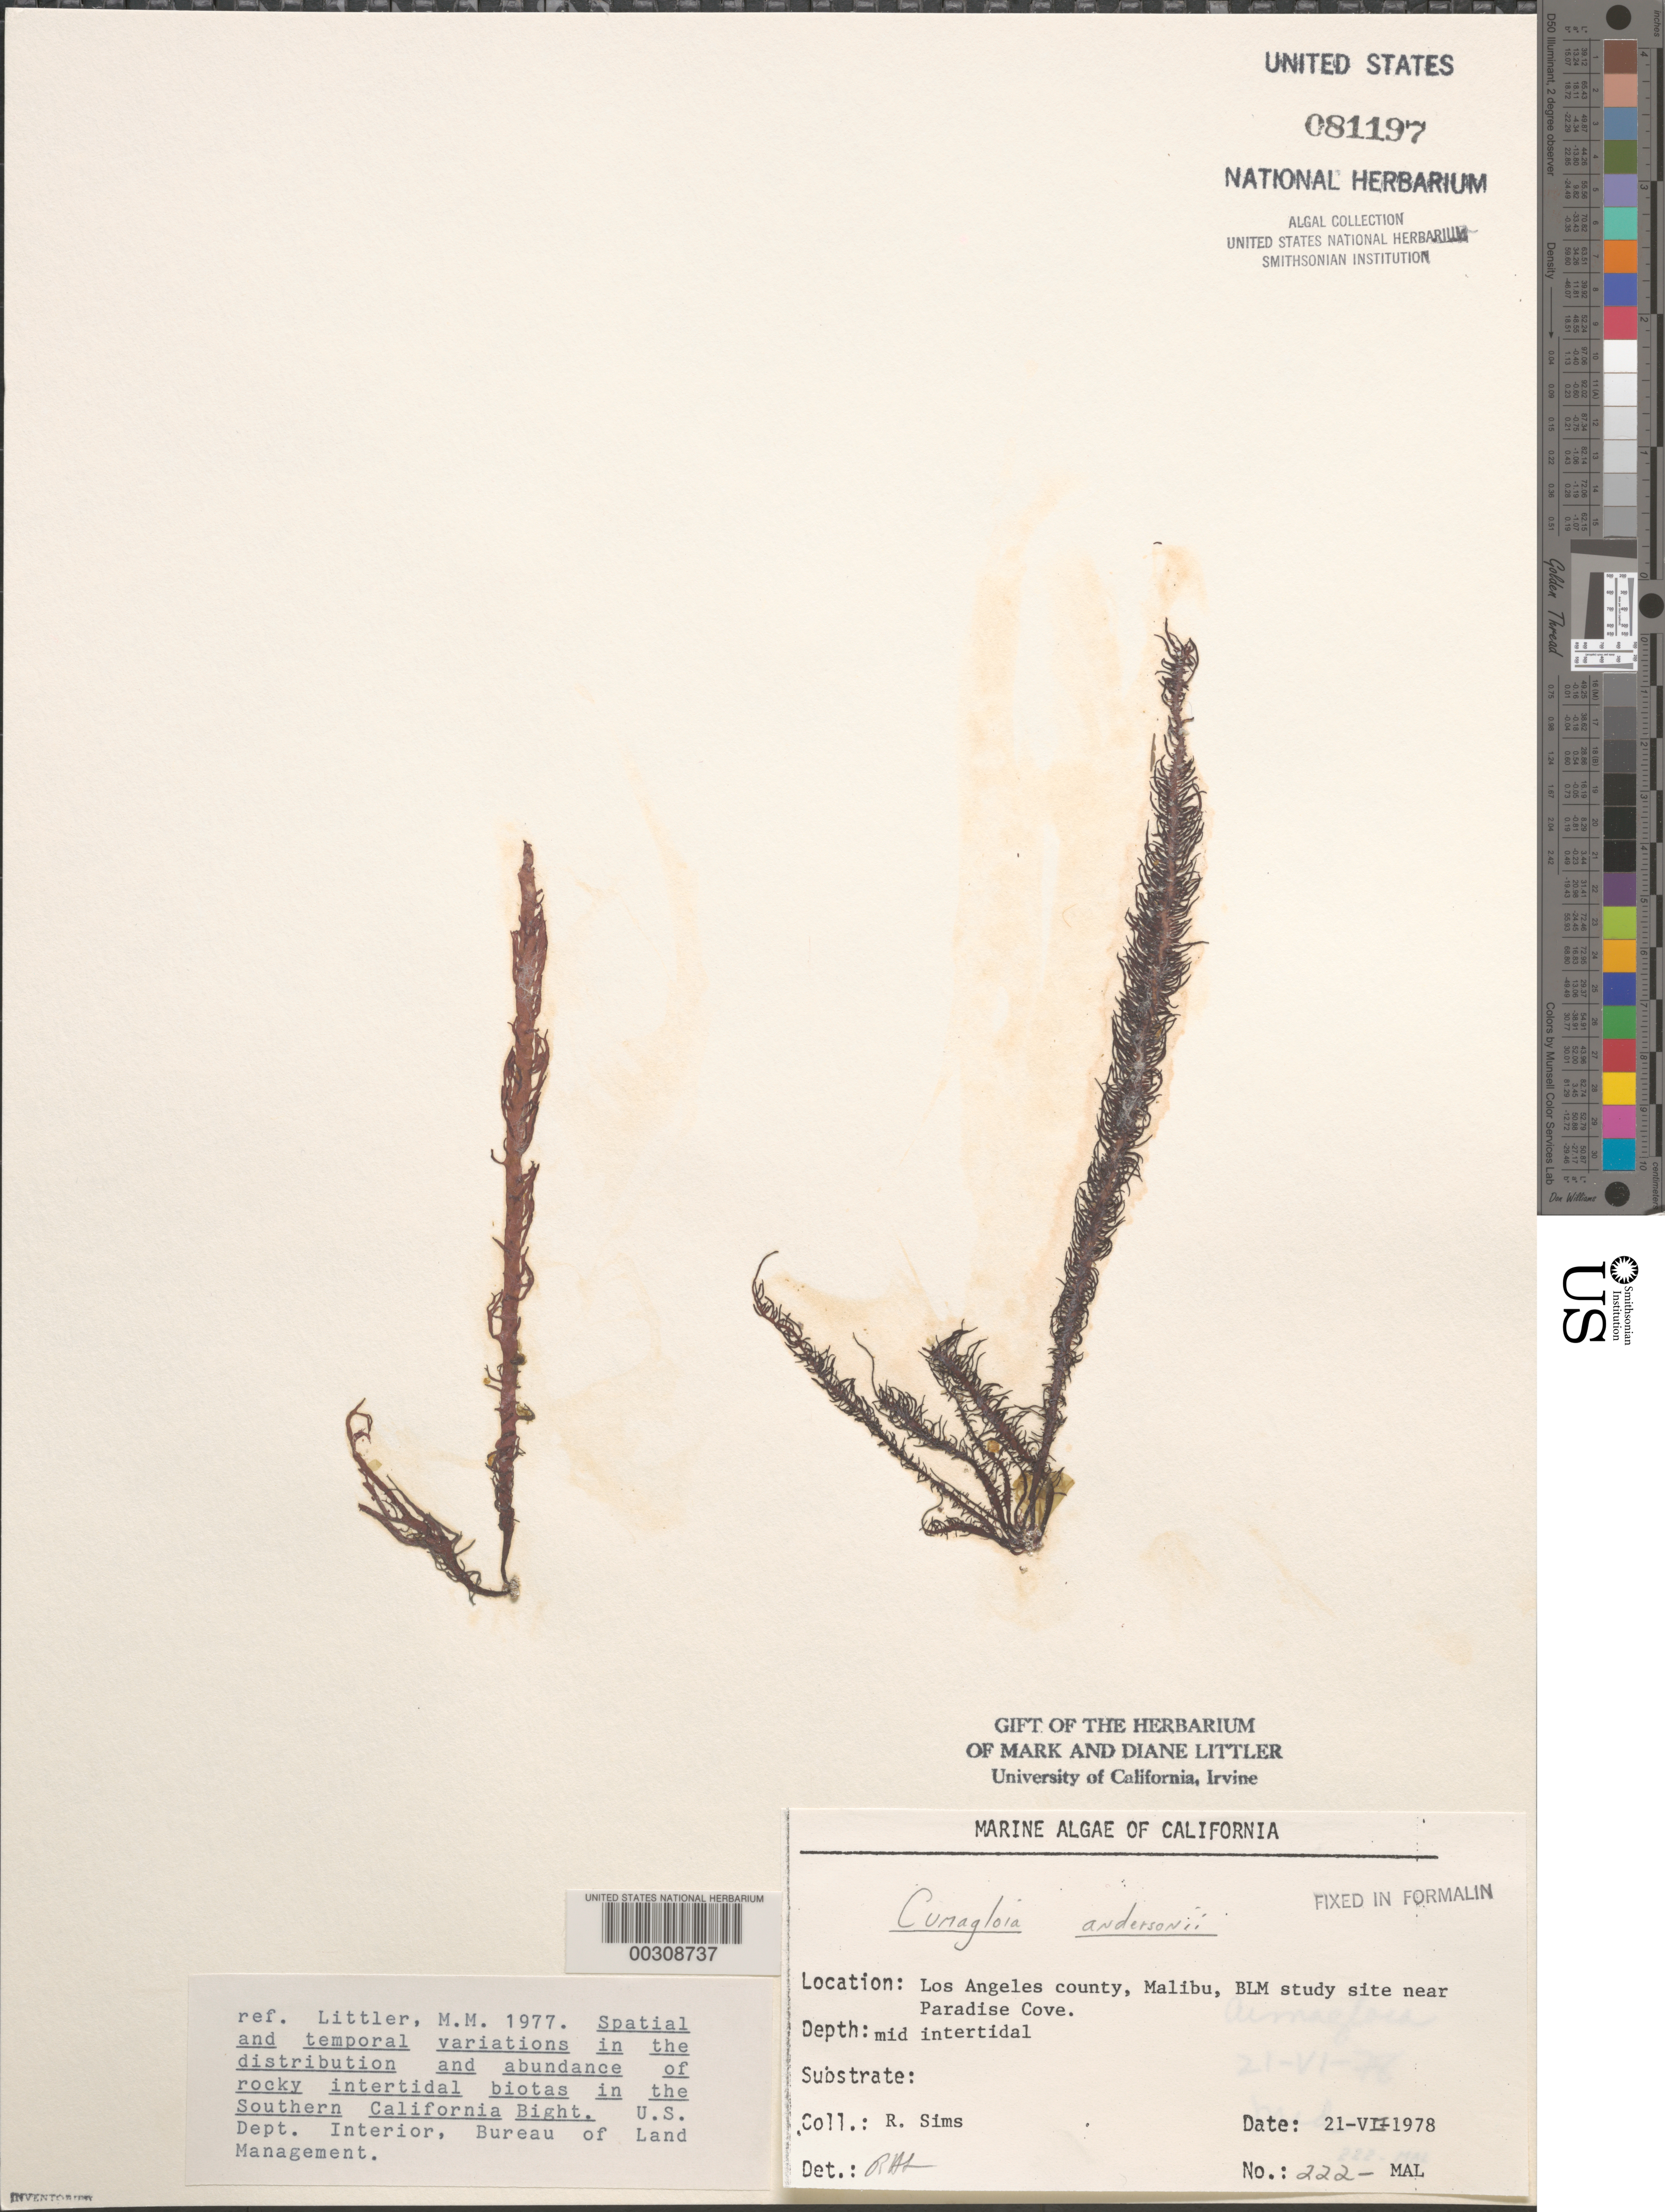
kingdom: Plantae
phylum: Rhodophyta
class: Florideophyceae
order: Nemaliales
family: Liagoraceae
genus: Cumagloia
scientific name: Cumagloia andersonii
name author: (Farl.) Setch. & N.L. Gardner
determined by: Sims, Robert H.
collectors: R. H. Sims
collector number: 222-mal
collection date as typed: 21 Jul 1978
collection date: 1978-07-21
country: United States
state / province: California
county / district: Los Angeles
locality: Malibu, near Paradise Cove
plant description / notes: BLM-SOCALBIGHT Rocky Intertidal Survey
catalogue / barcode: US 81197